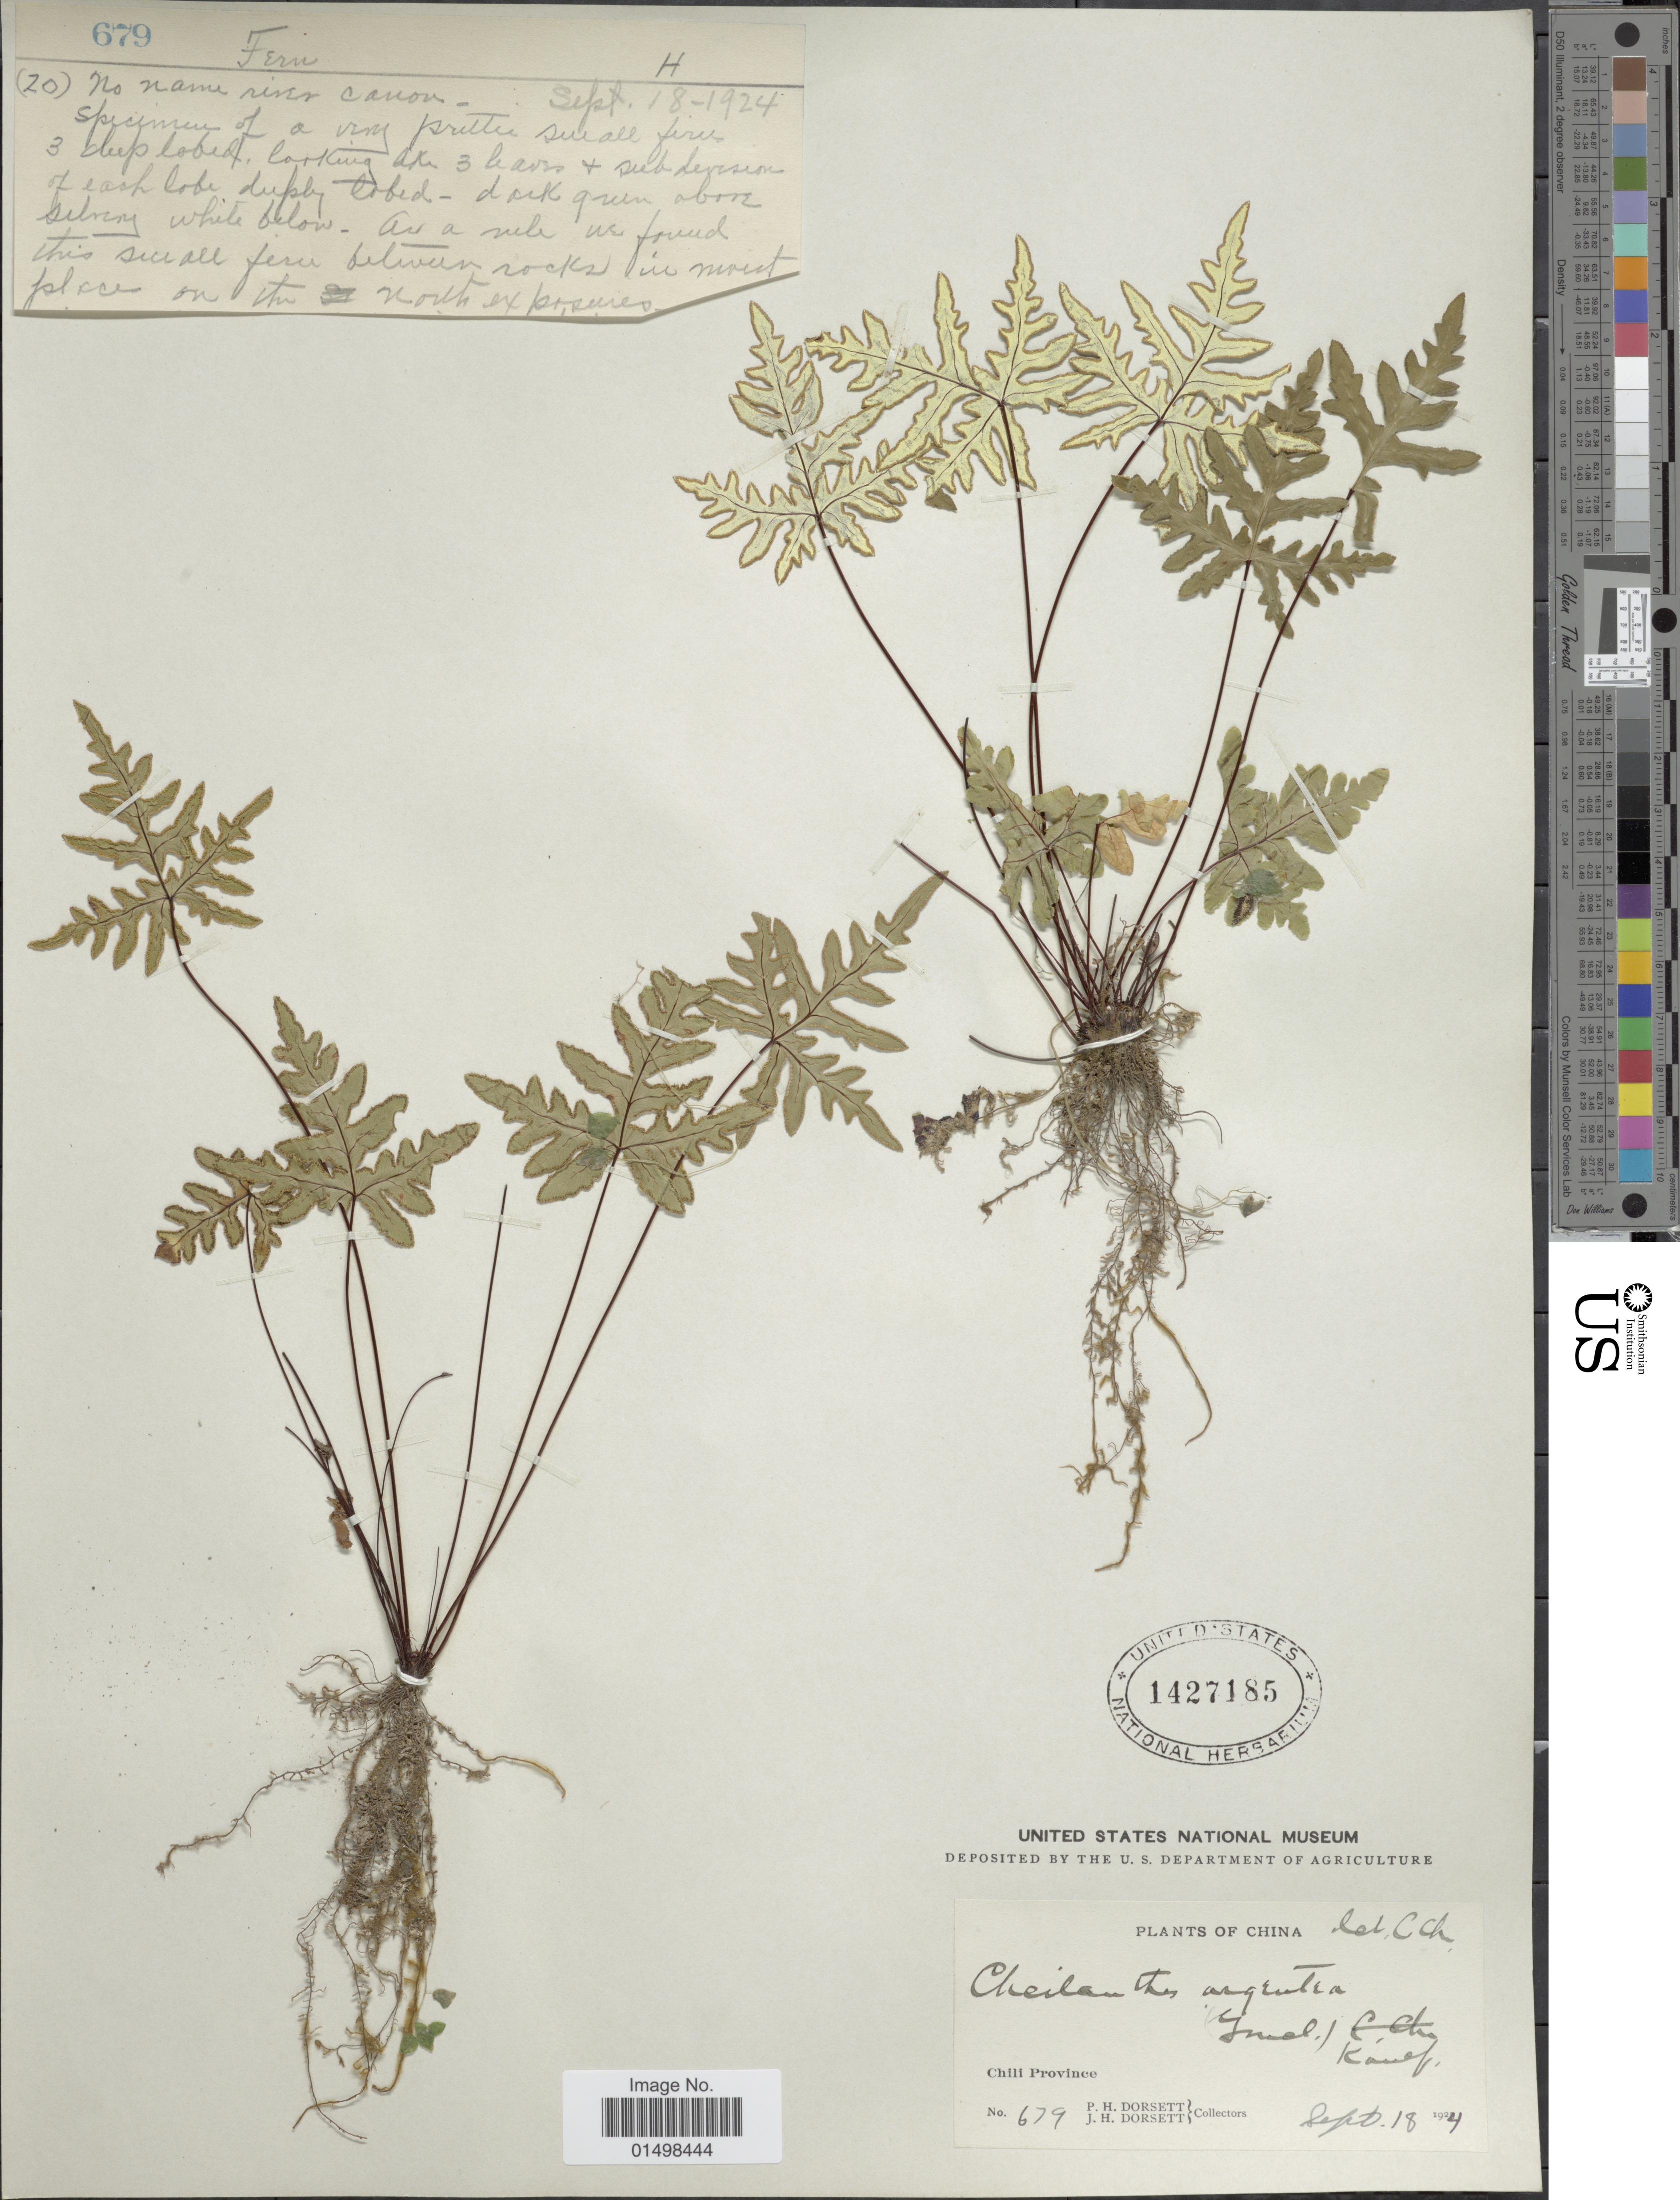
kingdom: Plantae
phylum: Tracheophyta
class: Polypodiopsida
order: Polypodiales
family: Pteridaceae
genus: Aleuritopteris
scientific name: Aleuritopteris argentea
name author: (S.G. Gmel.) Fée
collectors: P. H. Dorsett & J. Dorsett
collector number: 679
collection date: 1924-09-18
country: China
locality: Plants of China, Chili Province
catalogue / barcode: US 1427185